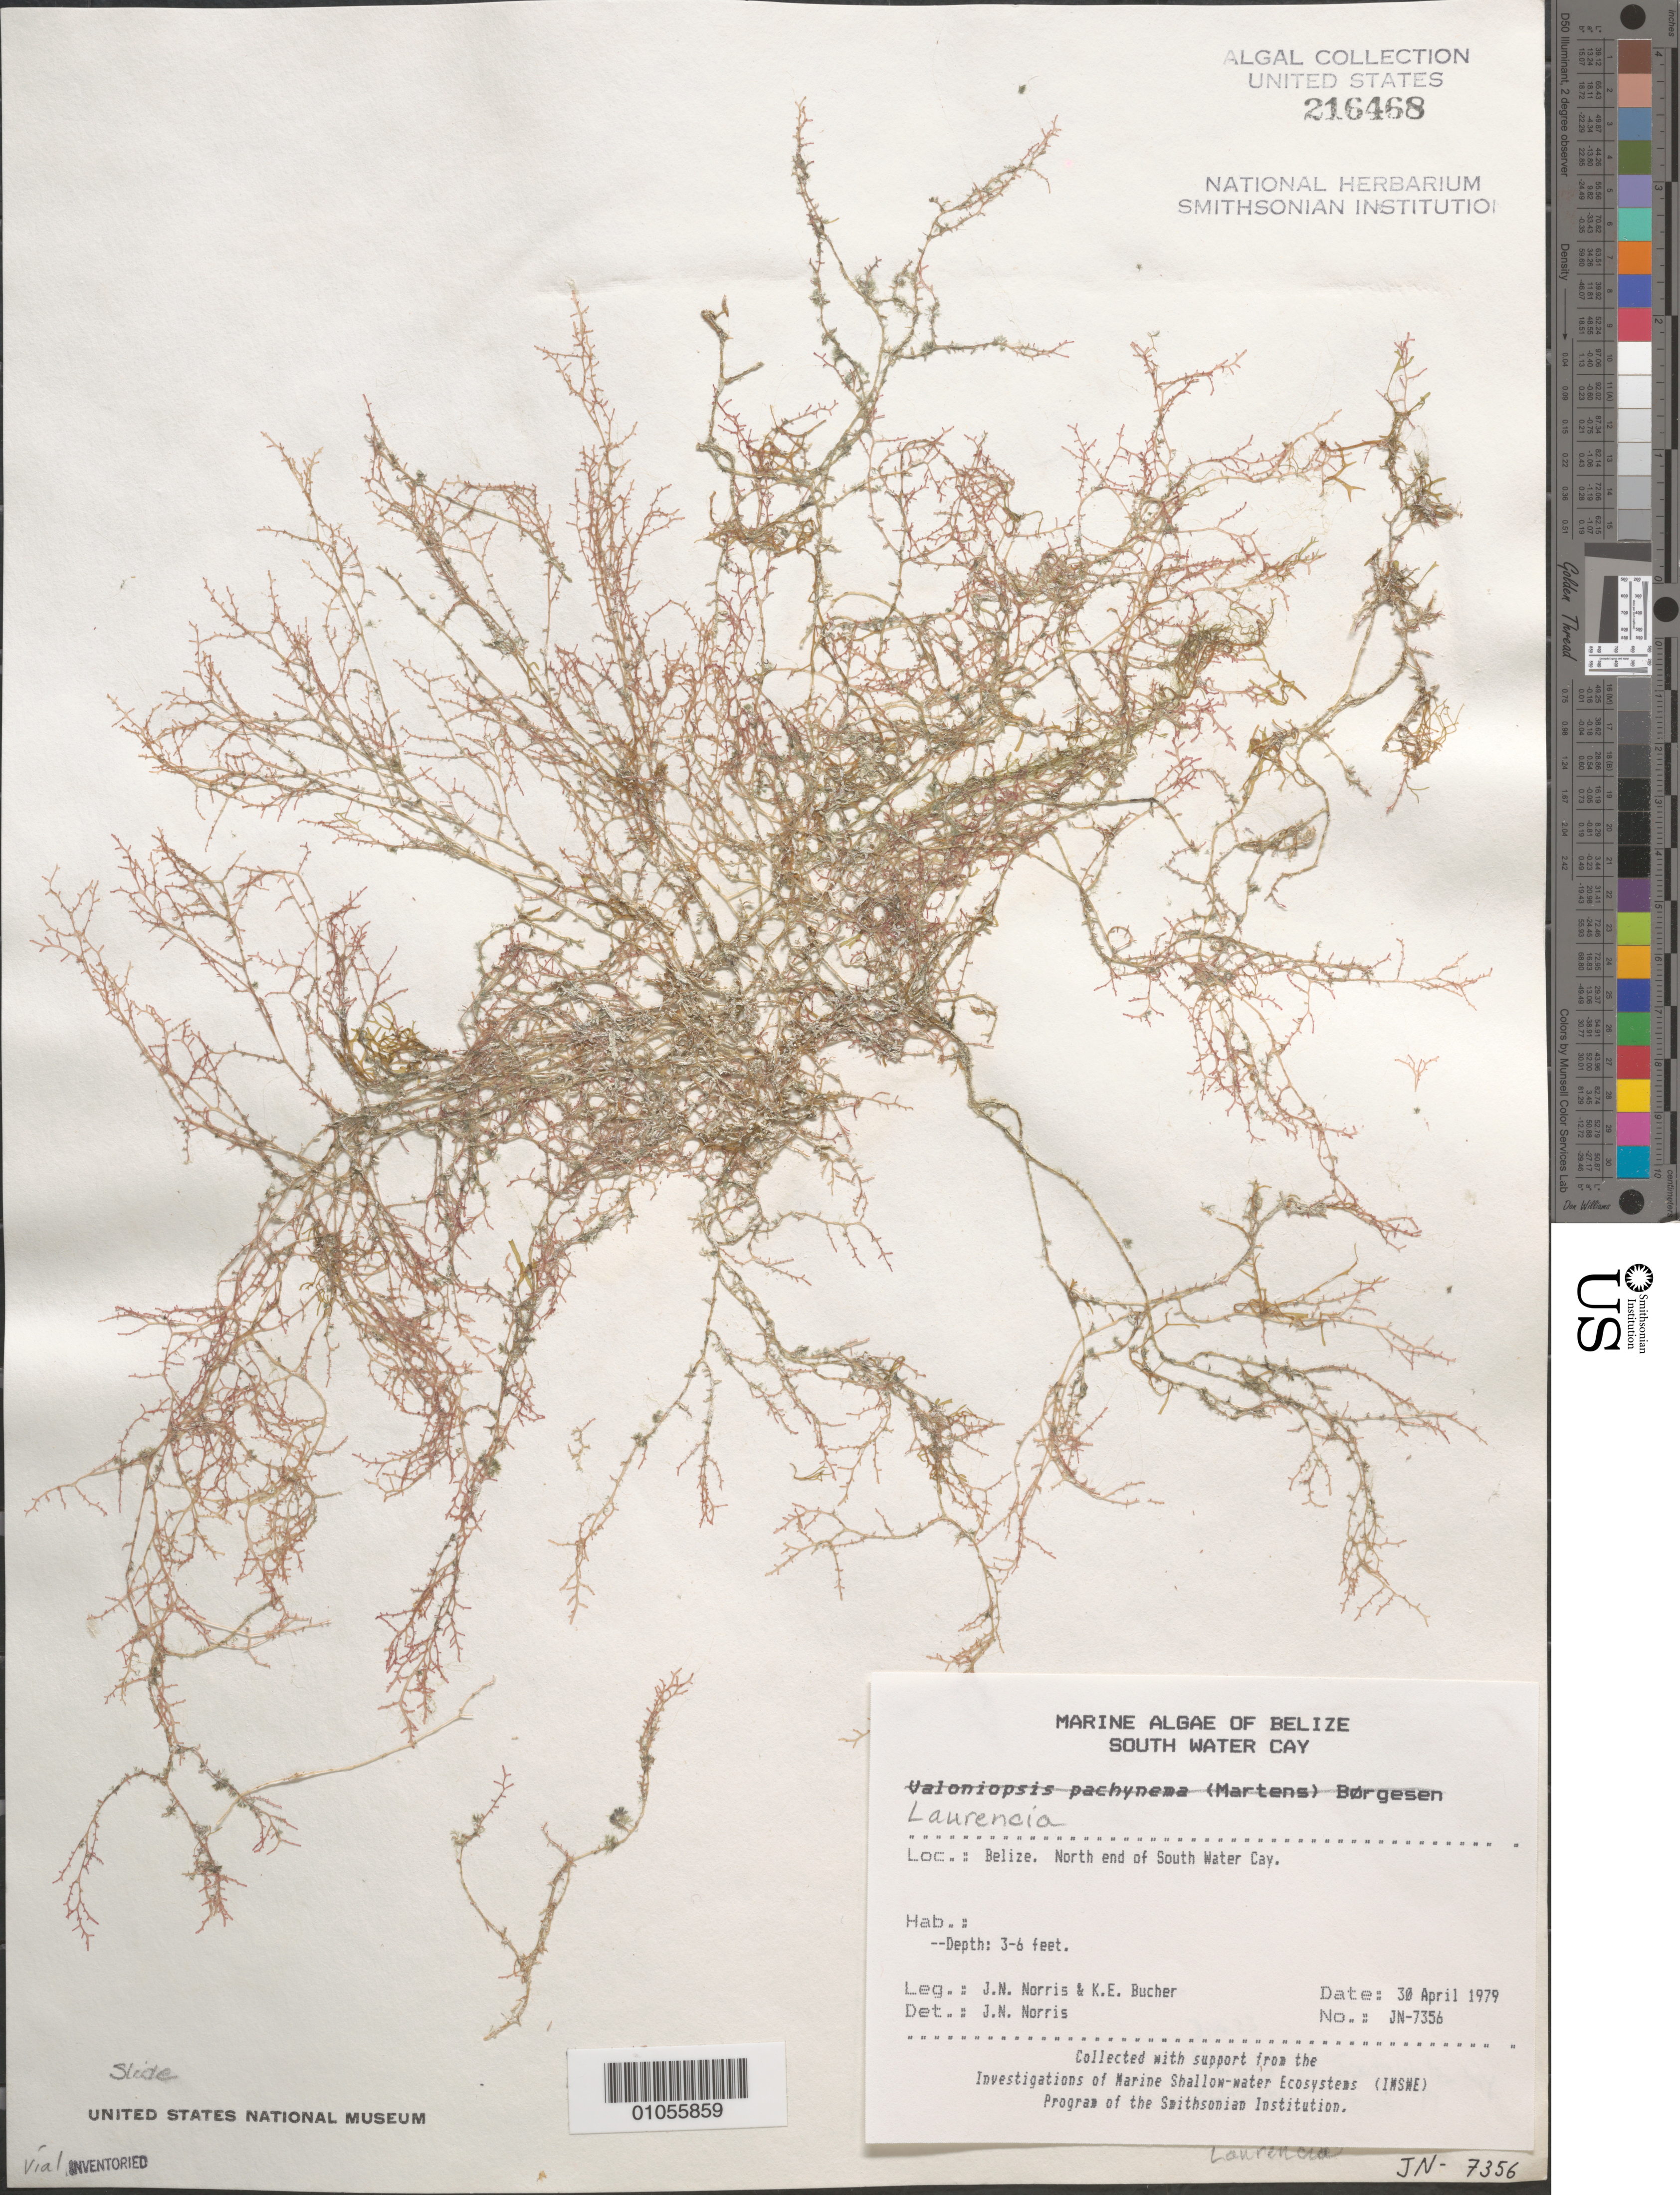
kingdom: Plantae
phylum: Rhodophyta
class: Florideophyceae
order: Ceramiales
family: Rhodomelaceae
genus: Laurencia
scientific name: Laurencia sp.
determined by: Norris, James N.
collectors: J. N. Norris & K. E. Bucher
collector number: JN-7356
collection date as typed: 30 Apr 1979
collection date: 1979-04-30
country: Belize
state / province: Stann Creek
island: South Water Cay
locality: North end of the cay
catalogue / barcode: US 216468